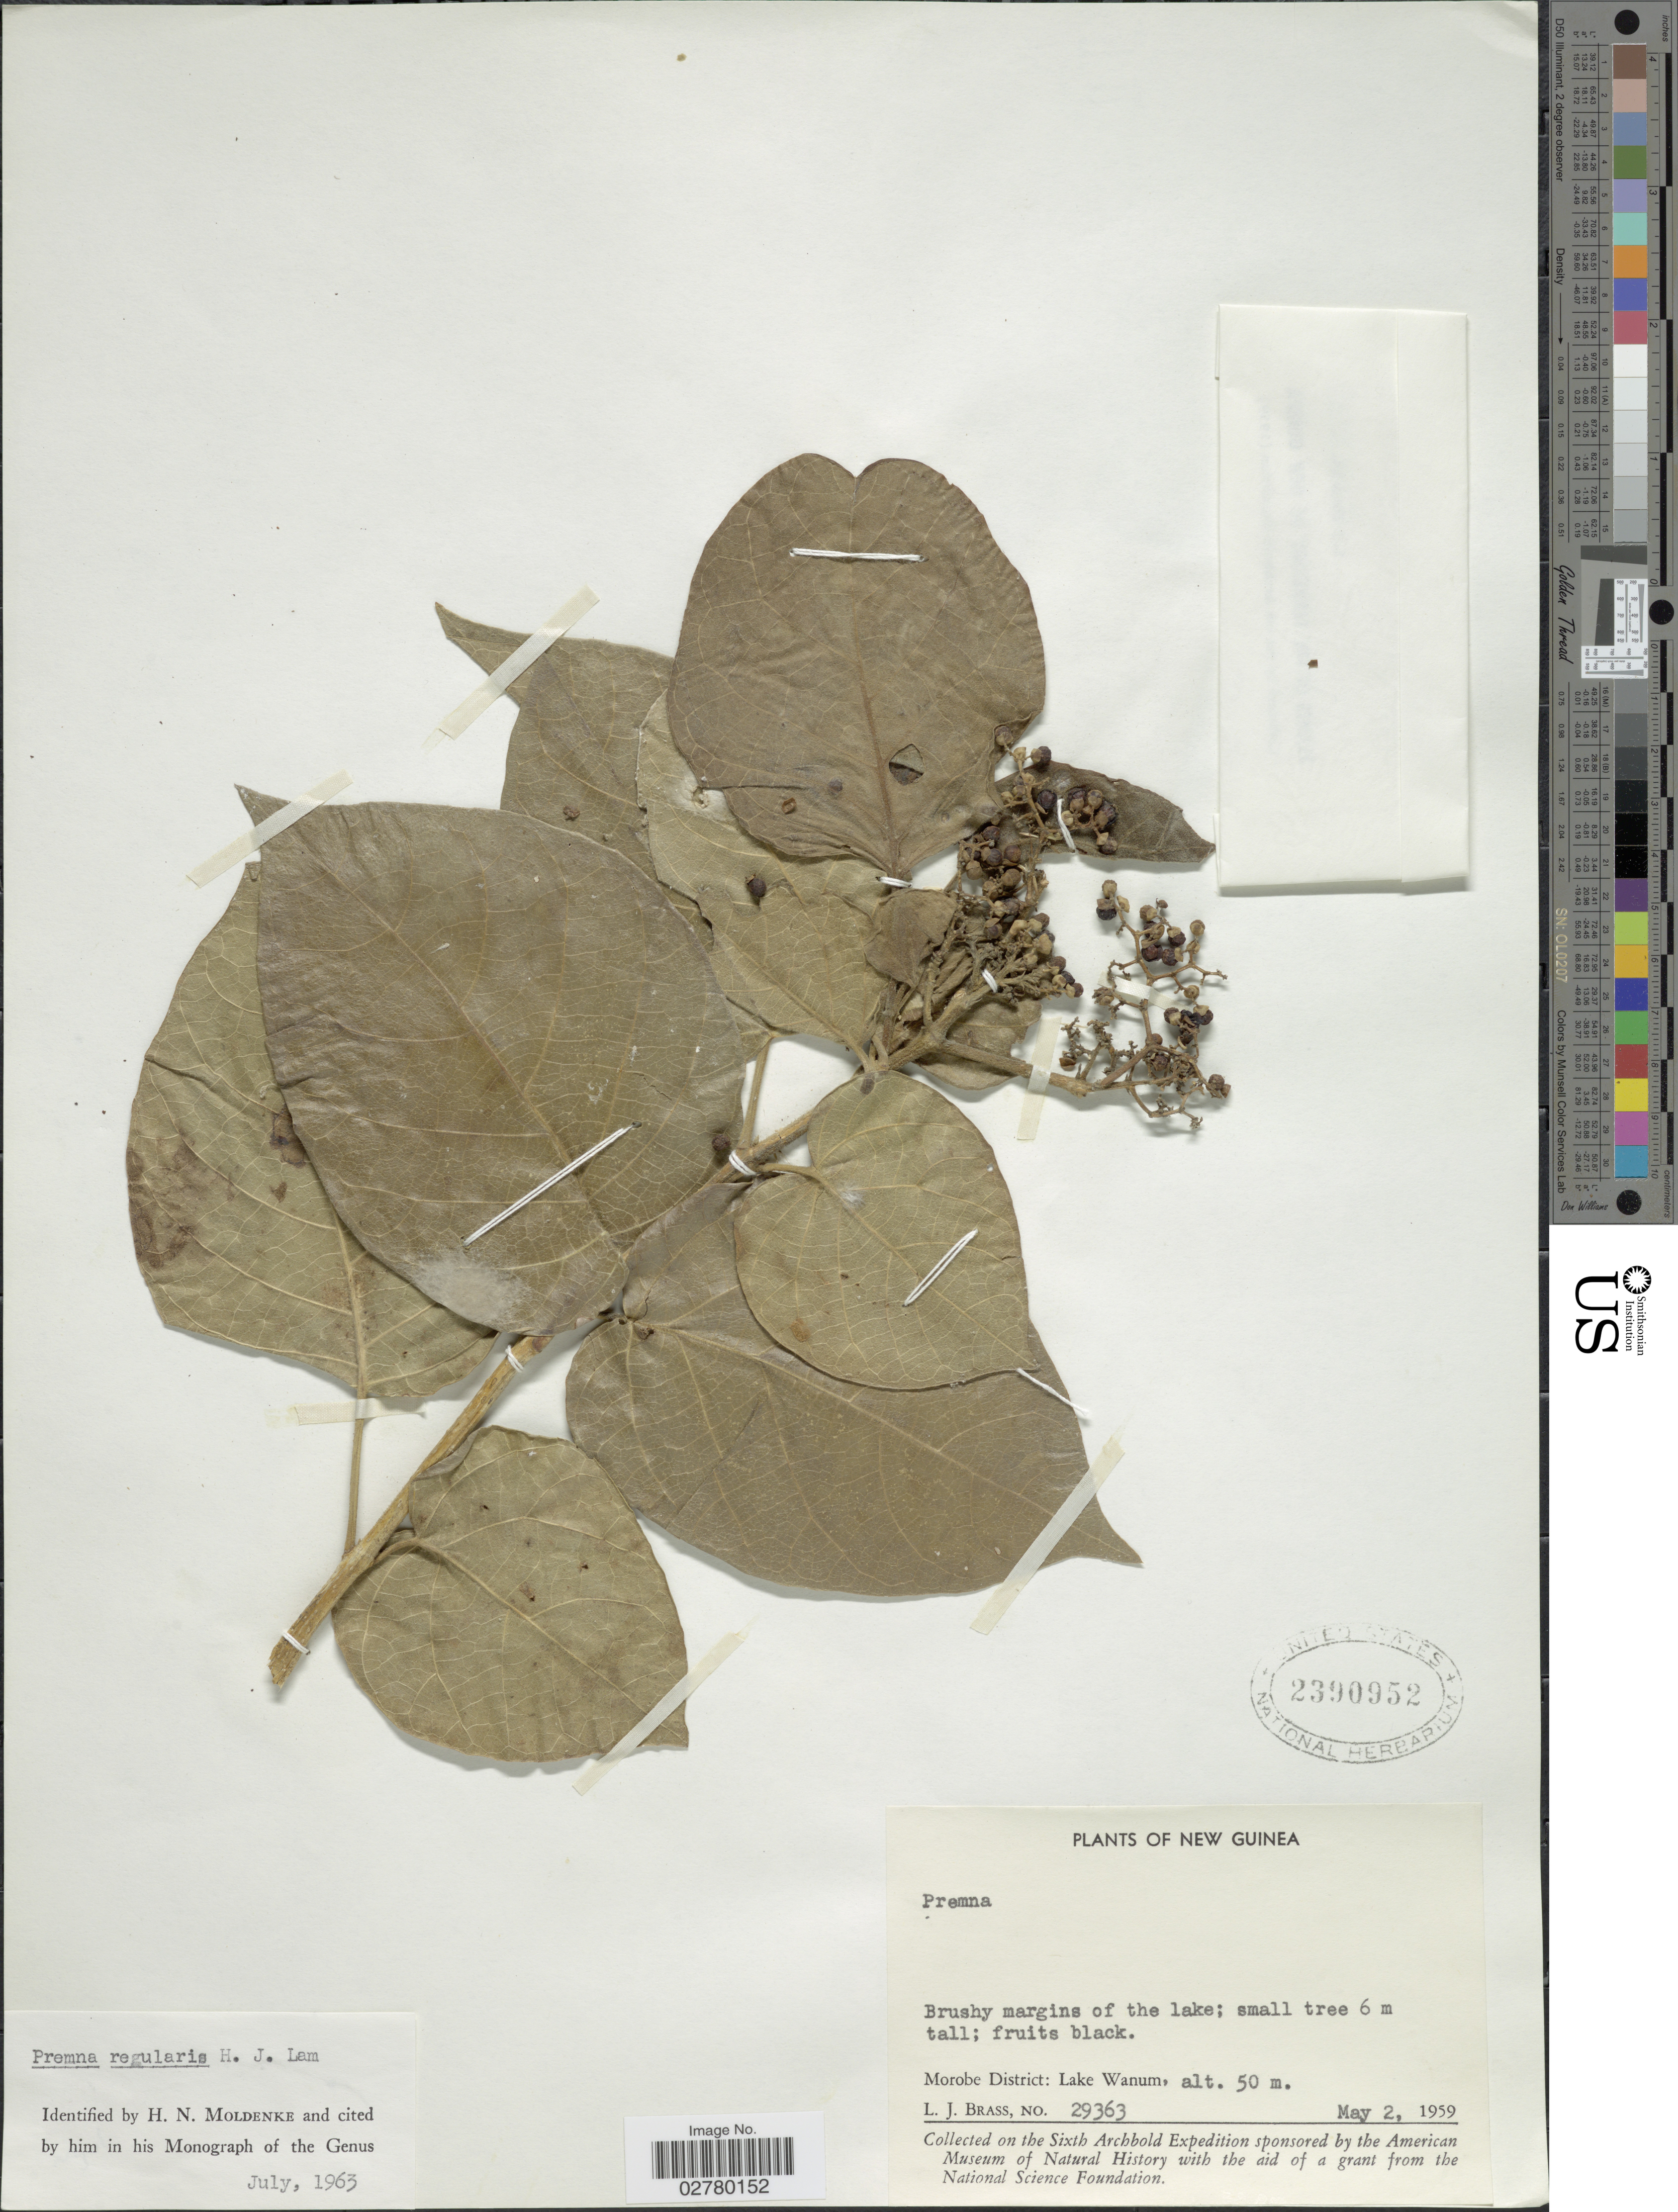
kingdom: Plantae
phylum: Tracheophyta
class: Magnoliopsida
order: Lamiales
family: Lamiaceae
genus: Premna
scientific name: Premna regularis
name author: H.J. Lam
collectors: L. J. Brass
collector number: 29363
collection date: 1959-05-02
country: Papua New Guinea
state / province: Morobe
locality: New Guinea. Morobe District: Lake Wanum.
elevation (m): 50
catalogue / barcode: US 2390952